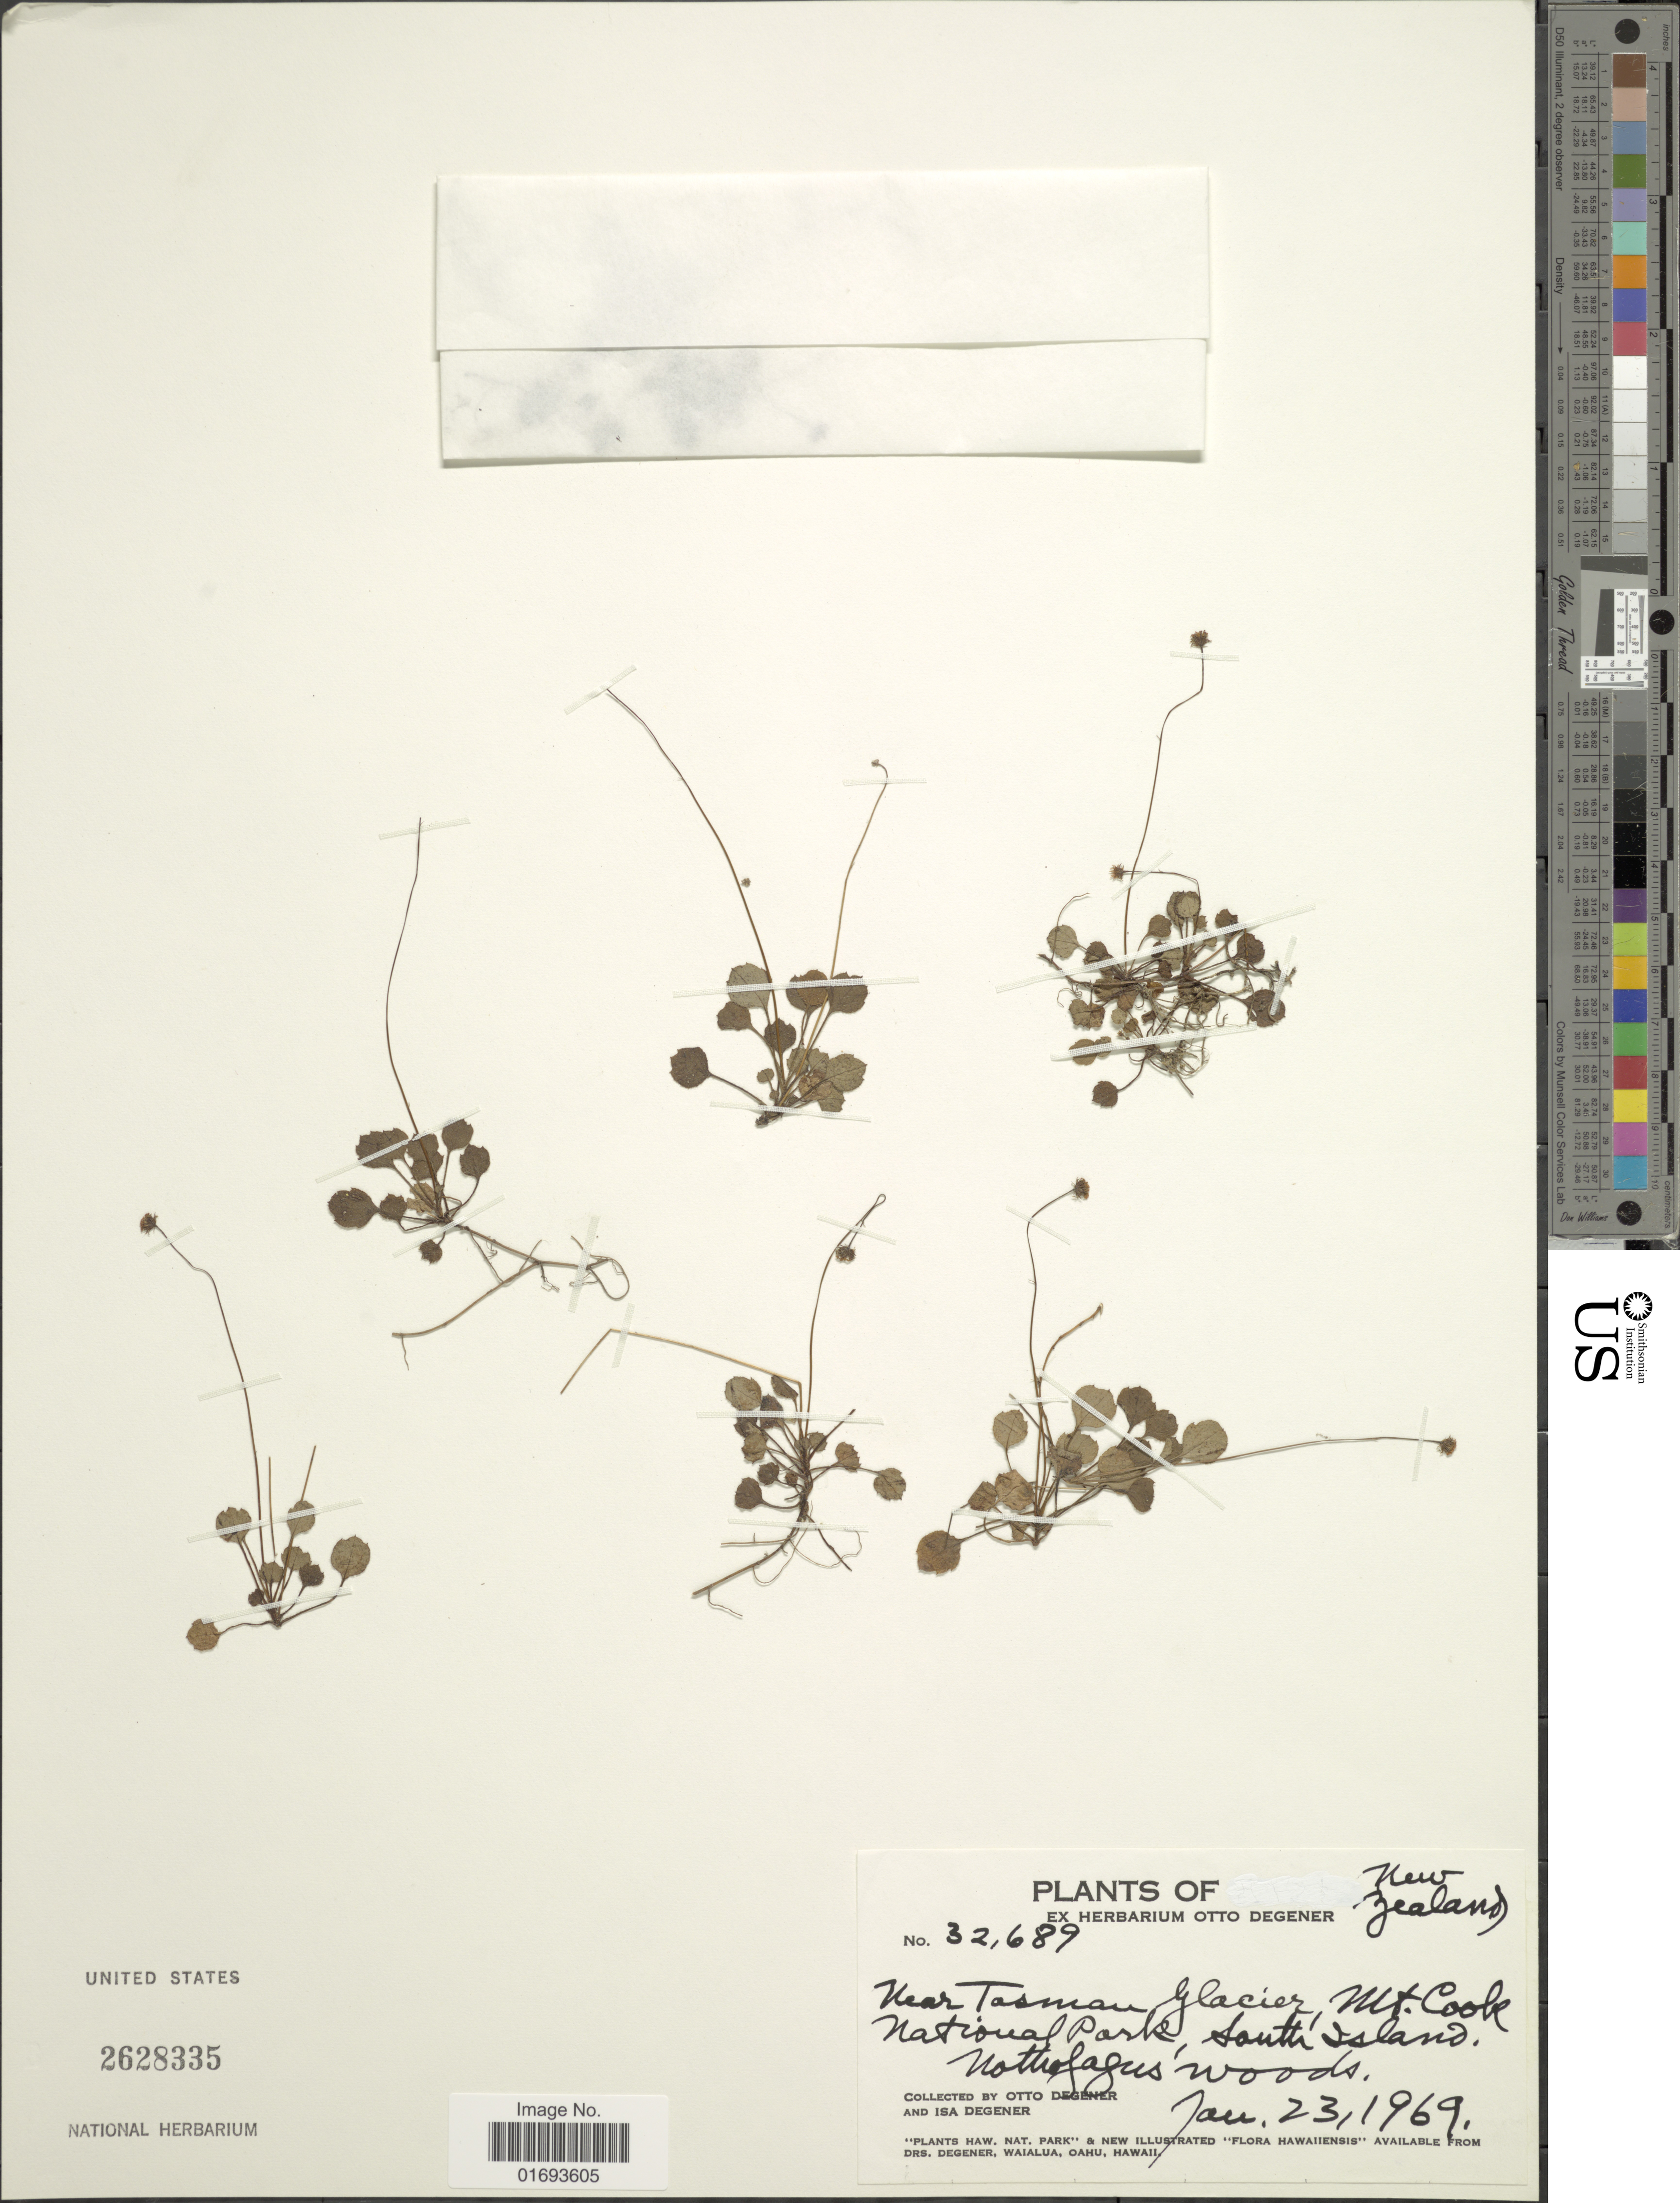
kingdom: Plantae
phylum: Tracheophyta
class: Magnoliopsida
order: Asterales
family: Asteraceae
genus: Lagenophora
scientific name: Lagenophora sp.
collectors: O. Degener & I. Degener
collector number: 32689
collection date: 1969-01-23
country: New Zealand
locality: Near Tasman Glacier, Mt. Cook National Park, south Island. Nothofagus woods.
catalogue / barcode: US 2628335